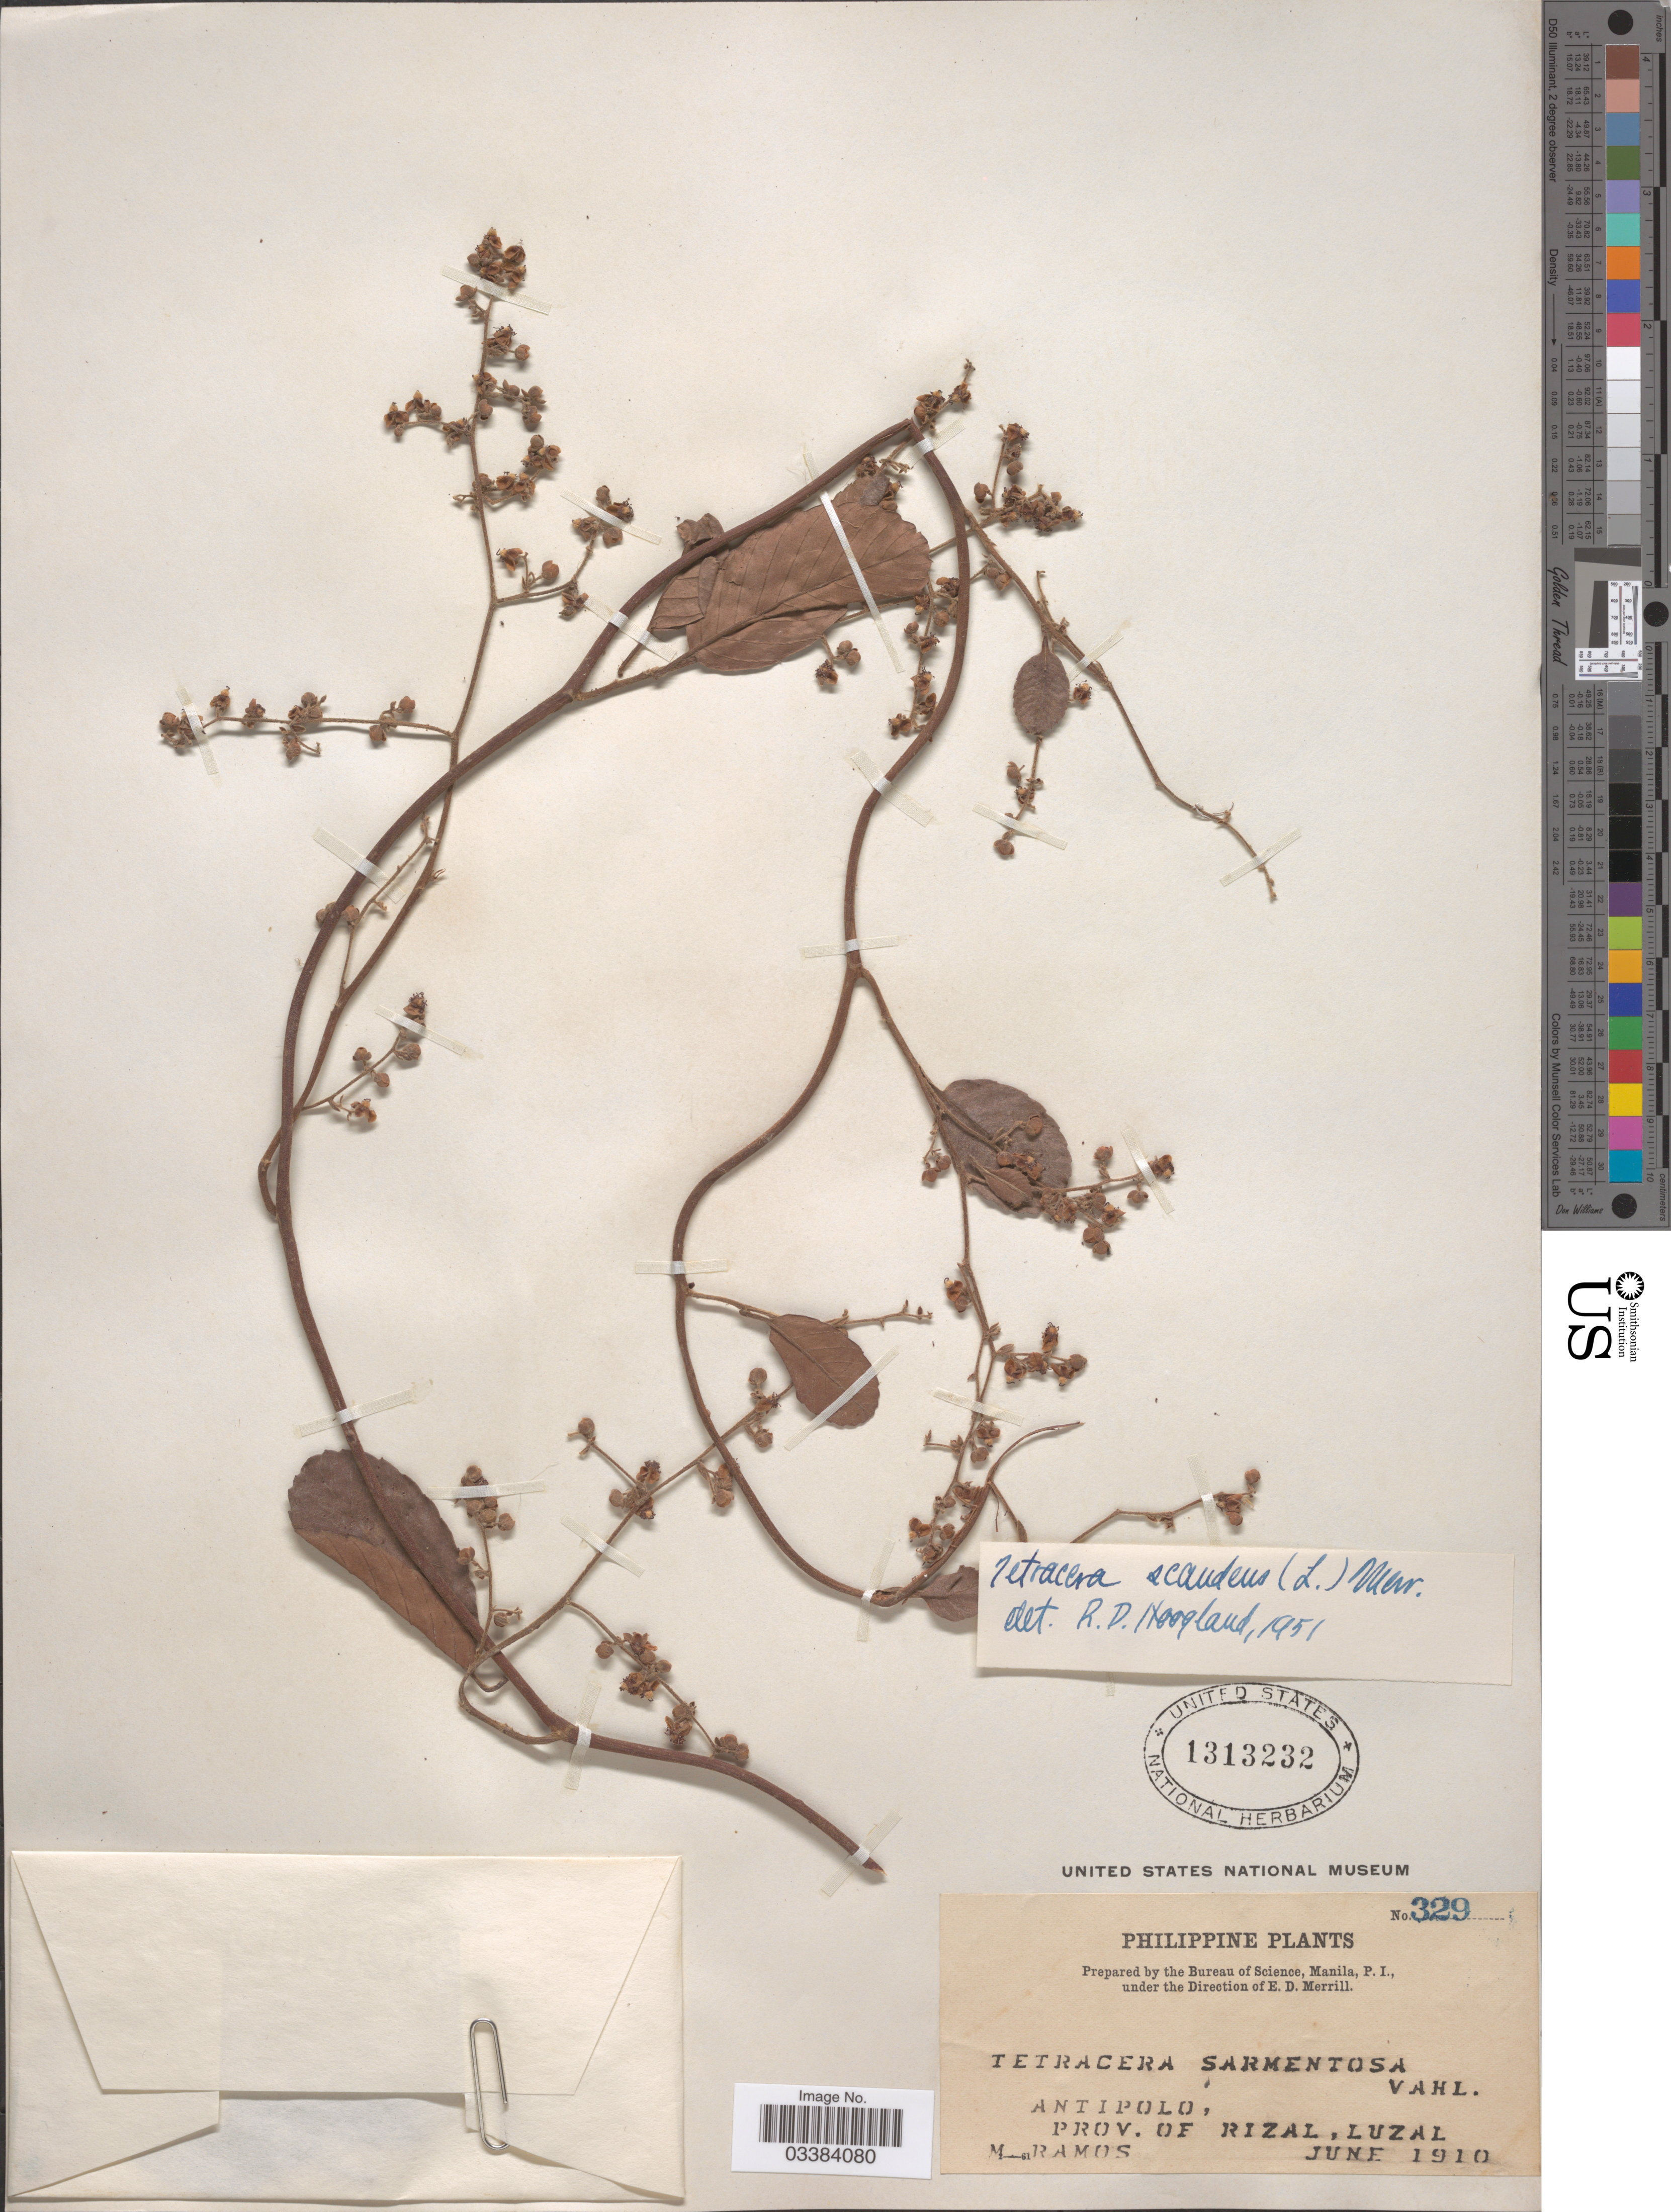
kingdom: Plantae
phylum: Tracheophyta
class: Magnoliopsida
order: Dilleniales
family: Dilleniaceae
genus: Tetracera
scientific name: Tetracera scandens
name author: (L.) Merr.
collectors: M. Ramos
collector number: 329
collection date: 1910-06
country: Philippines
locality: Antipolo, prov. of Rizal, Luzal.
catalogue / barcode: US 1313232